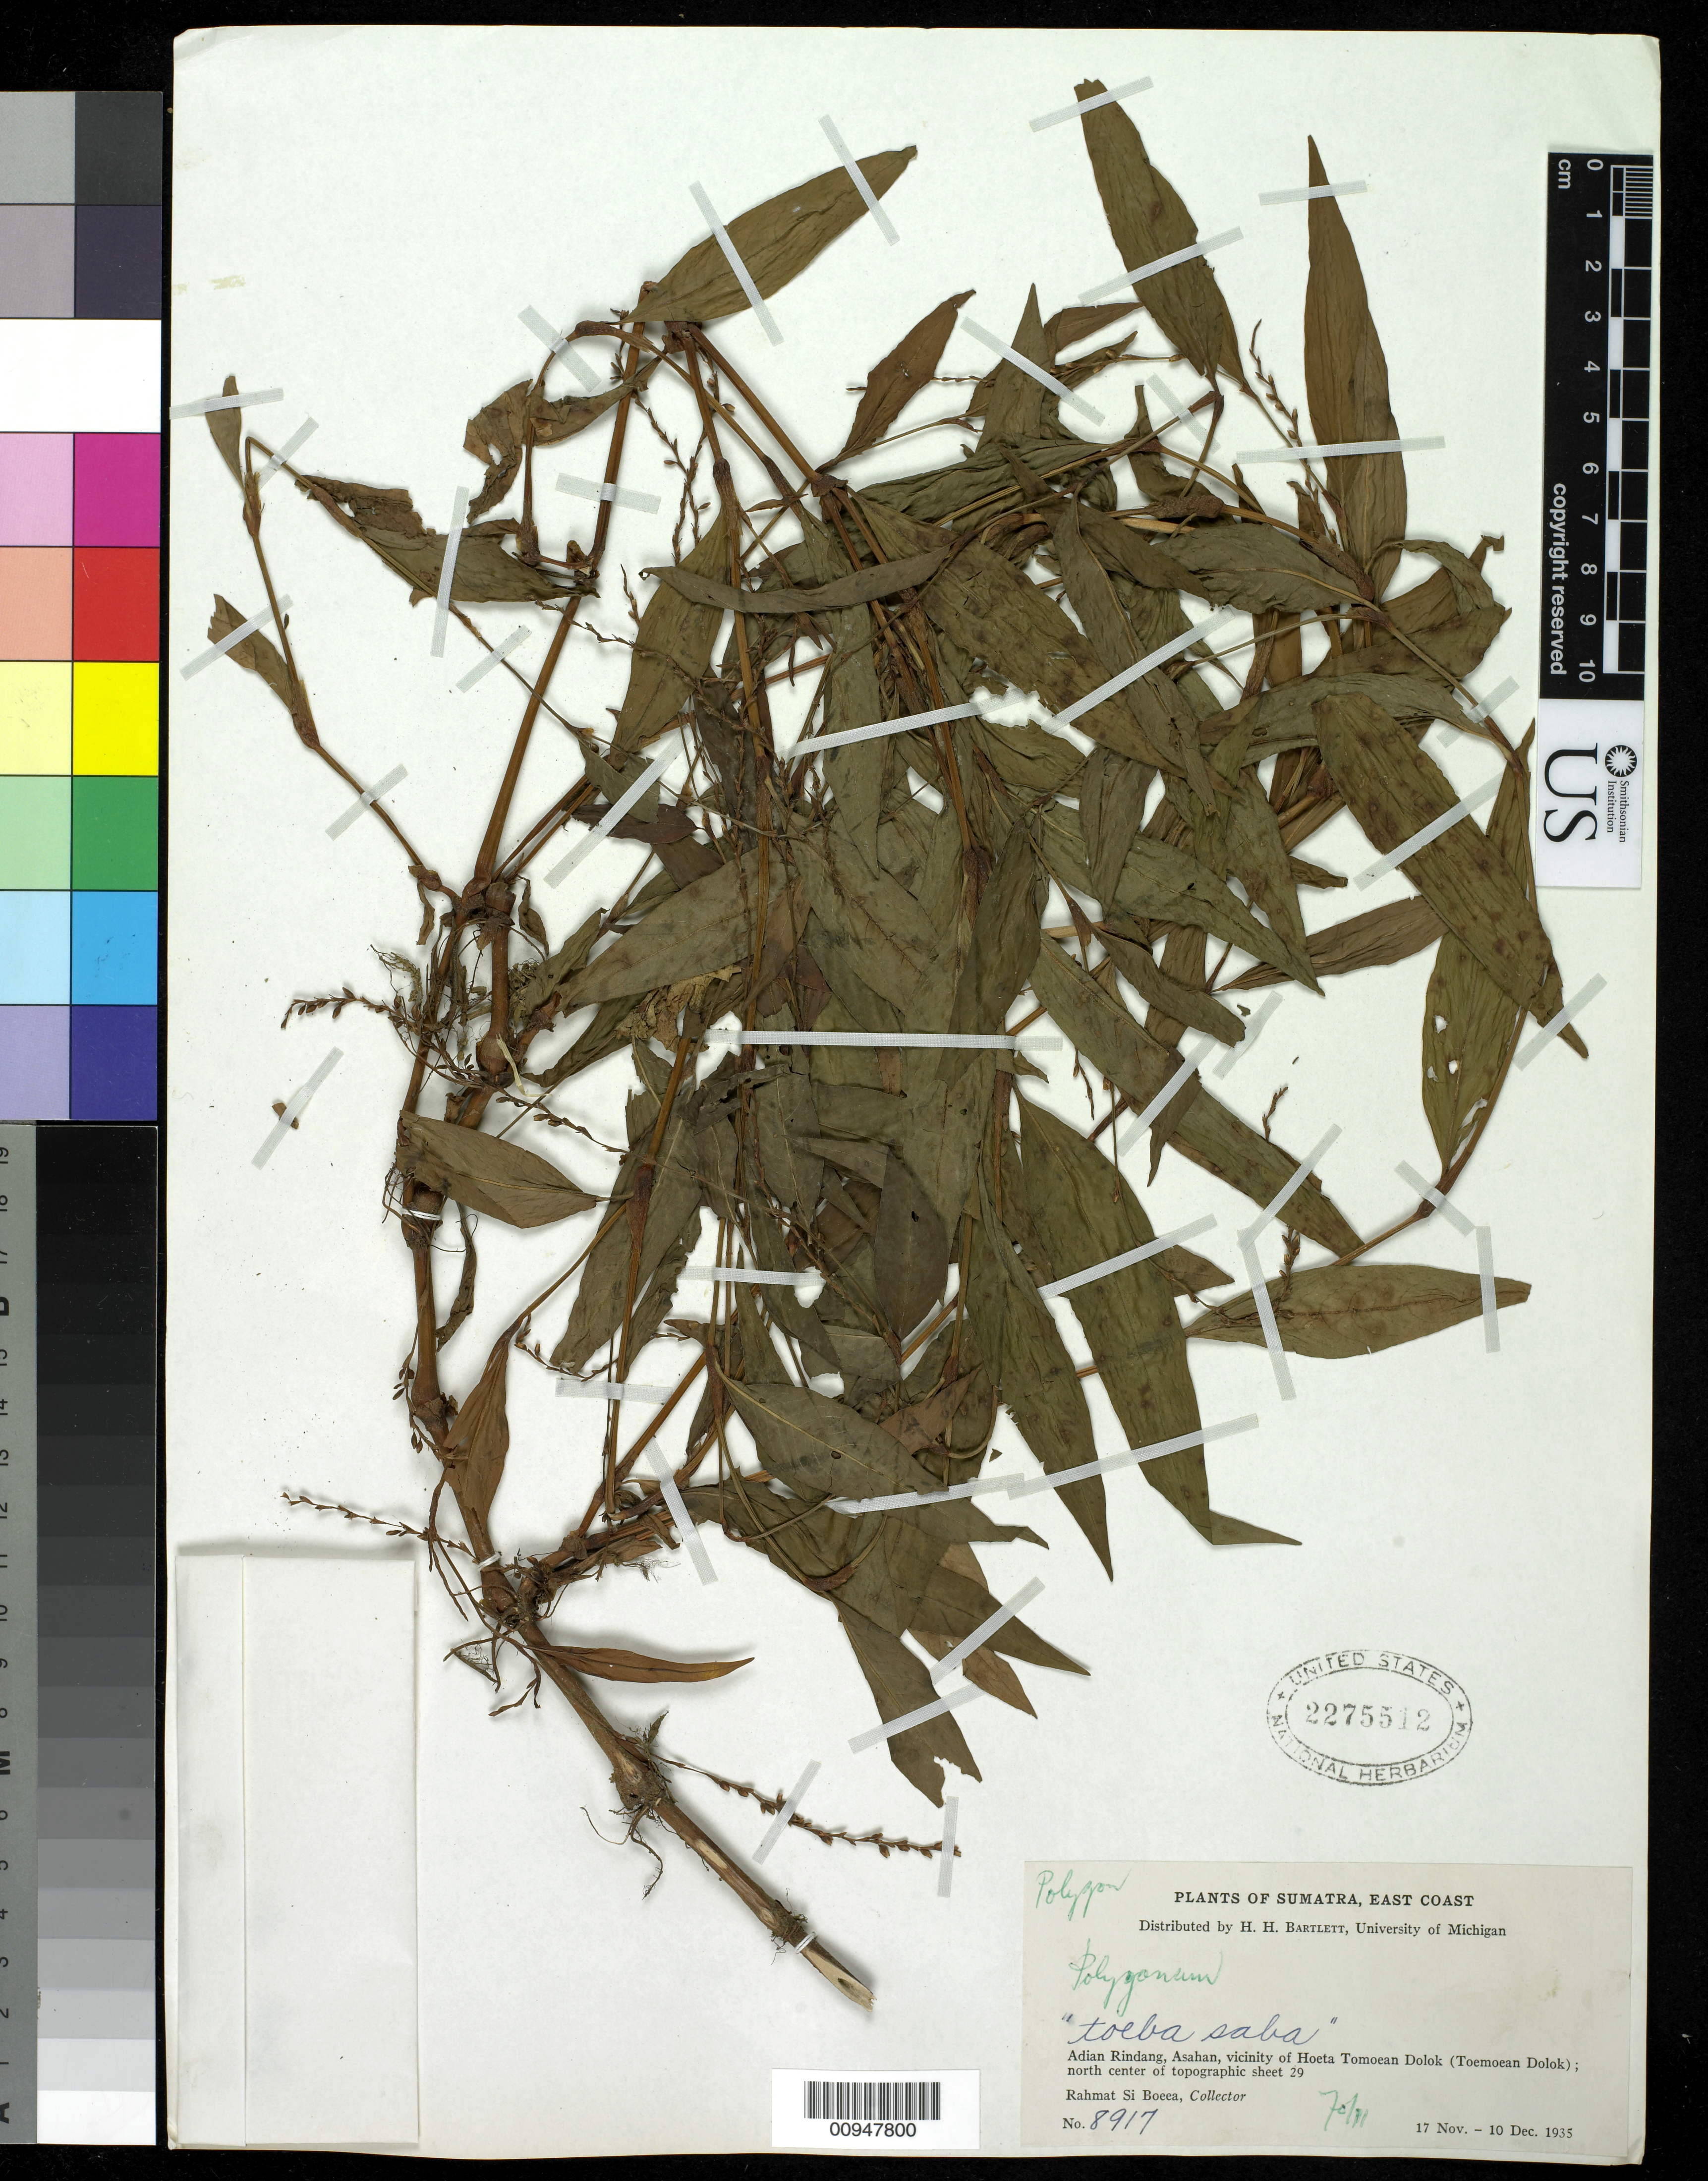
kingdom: Plantae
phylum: Tracheophyta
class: Magnoliopsida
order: Caryophyllales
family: Polygonaceae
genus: Persicaria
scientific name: Persicaria sp.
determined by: Wagner, W. L., (BOT), Smithsonian Institution - National Museum of Natural History (UNITED STATES)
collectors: Rahmat Si Boeea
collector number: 8917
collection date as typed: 17 Nov 1935 to 10 Dec 1935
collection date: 1935-11-17/1935-12-10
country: Indonesia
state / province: Sumatra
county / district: Aceh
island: Sumatra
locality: Adian Rindang, Asahan, vicinity of Hoeta Tomoean Dolok (Toemoean Dolok)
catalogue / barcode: US 2275512